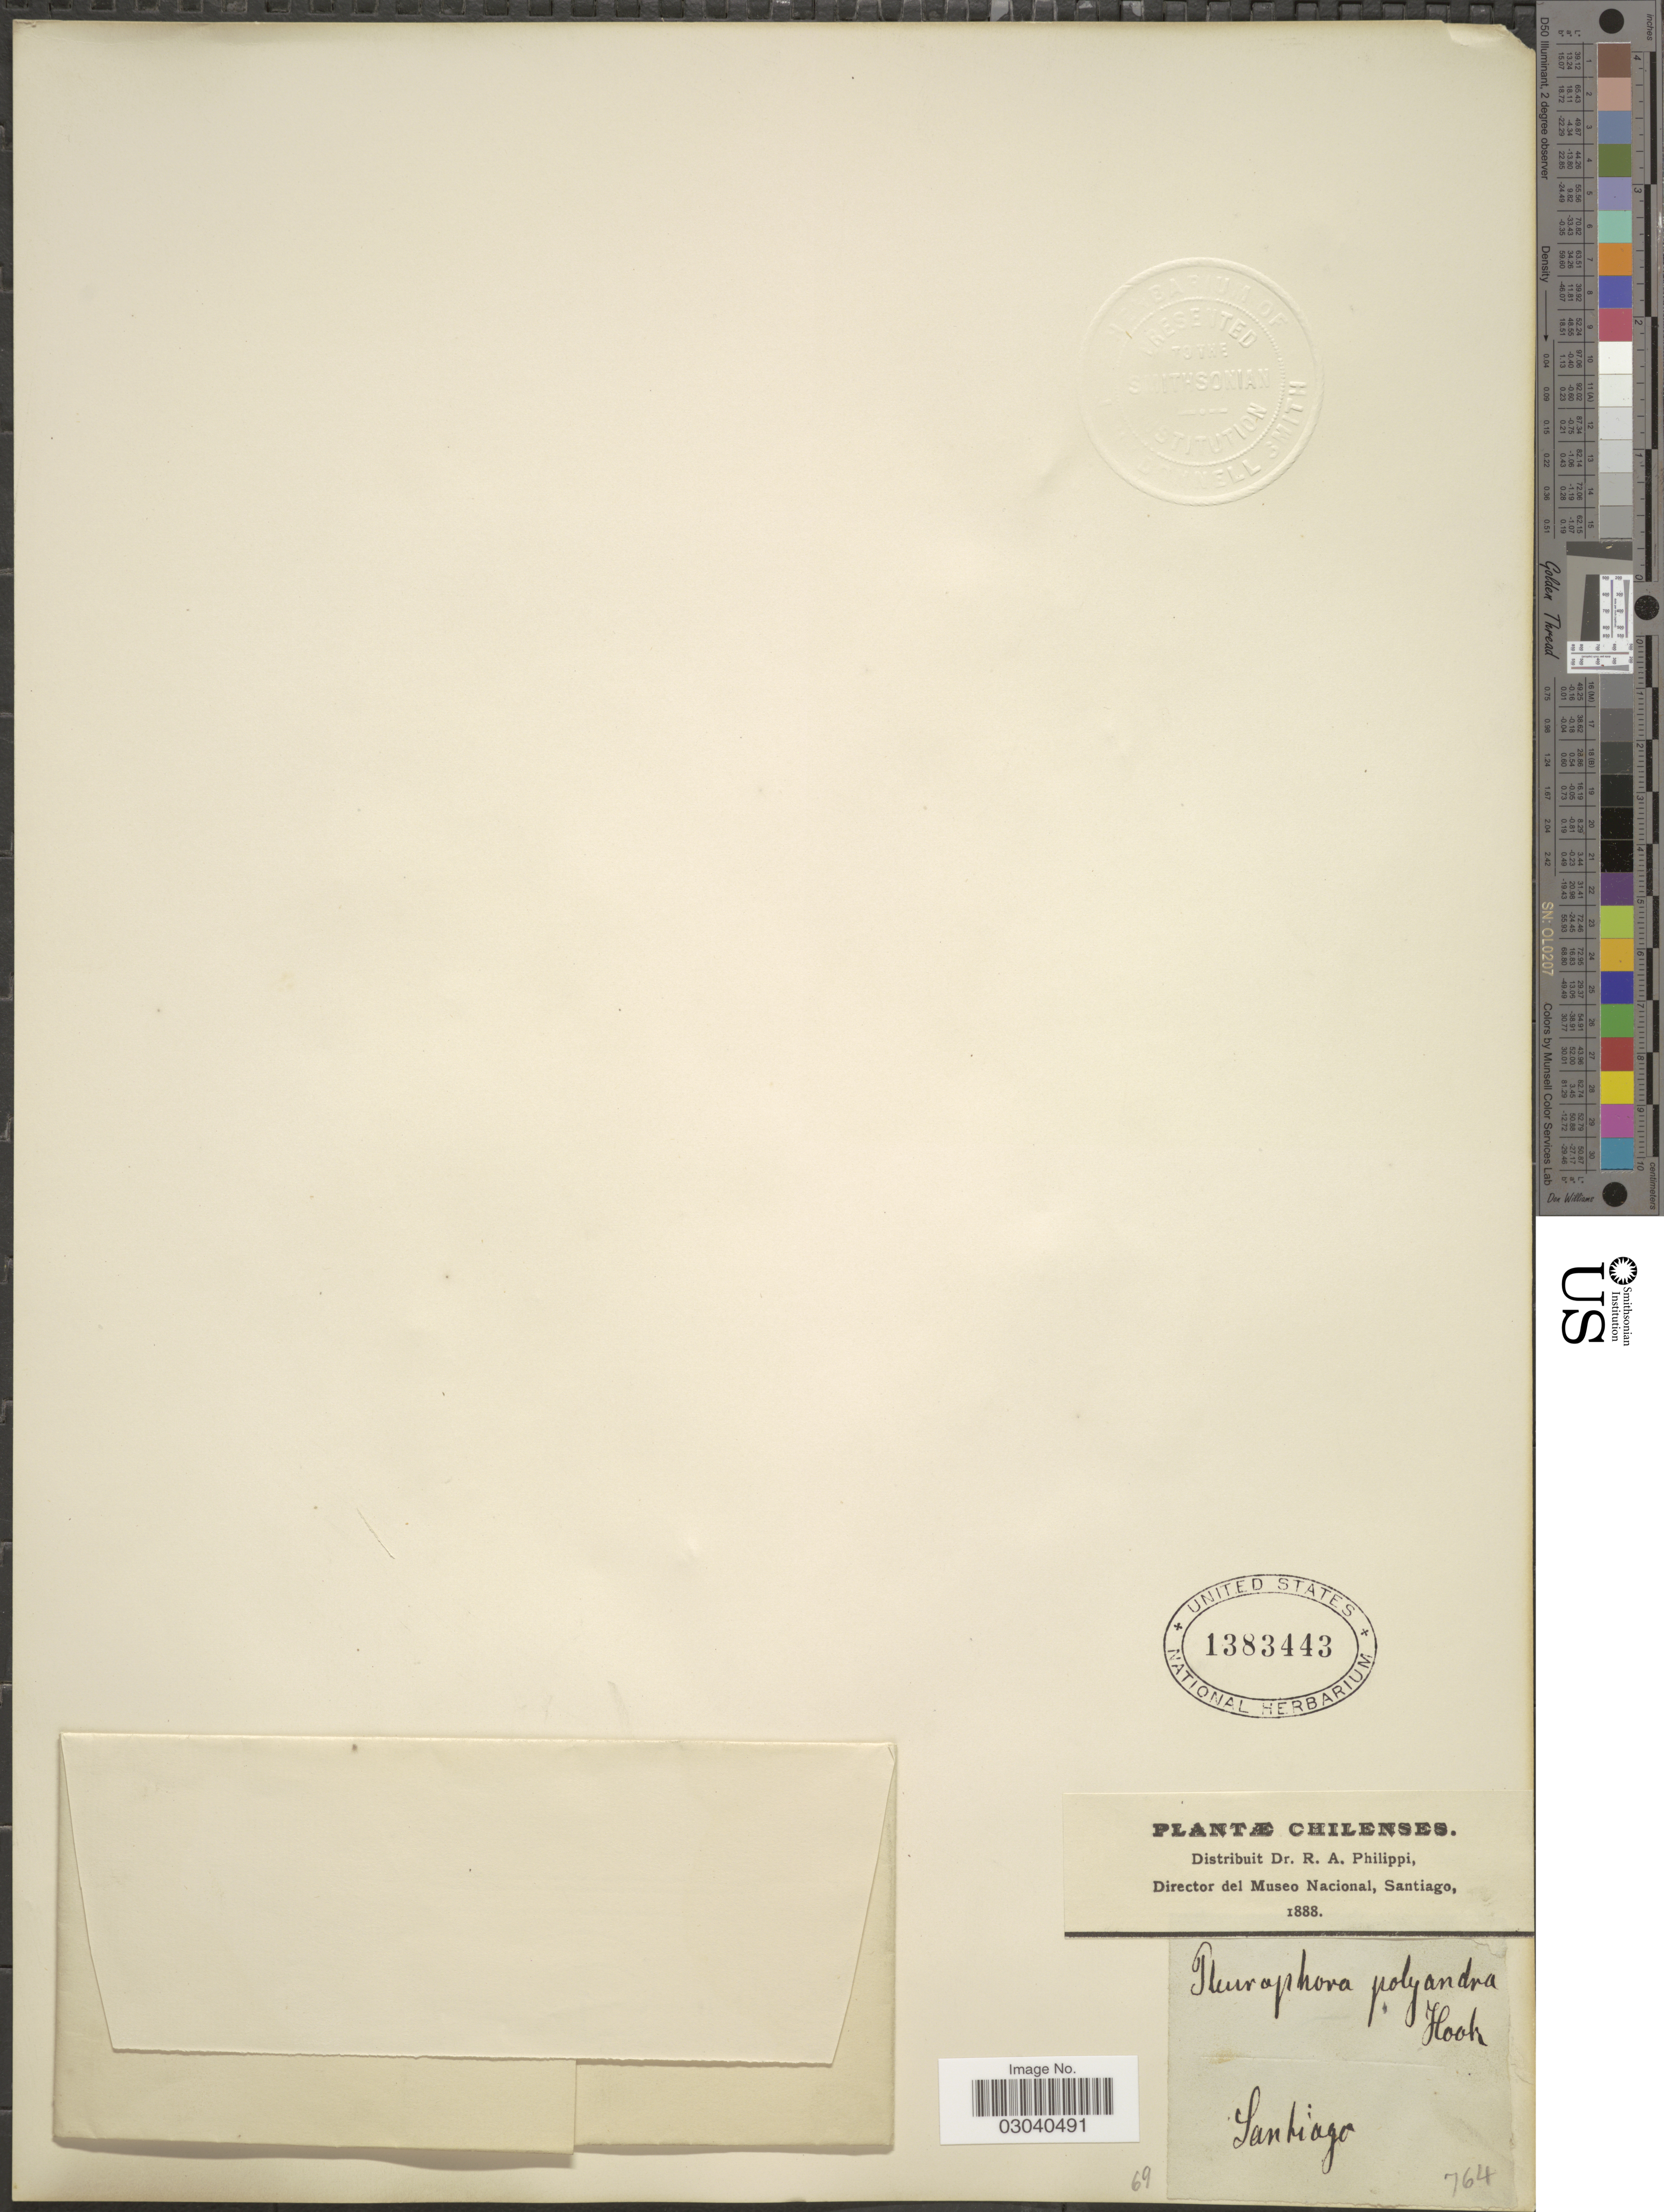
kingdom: Plantae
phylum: Tracheophyta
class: Magnoliopsida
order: Myrtales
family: Lythraceae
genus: Pleurophora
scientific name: Pleurophora polyandra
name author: Hook. & Arn.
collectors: R. A. Philippi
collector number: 764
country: Chile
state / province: Región Metropolitana (RM)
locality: Santiago.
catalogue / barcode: US 1383443